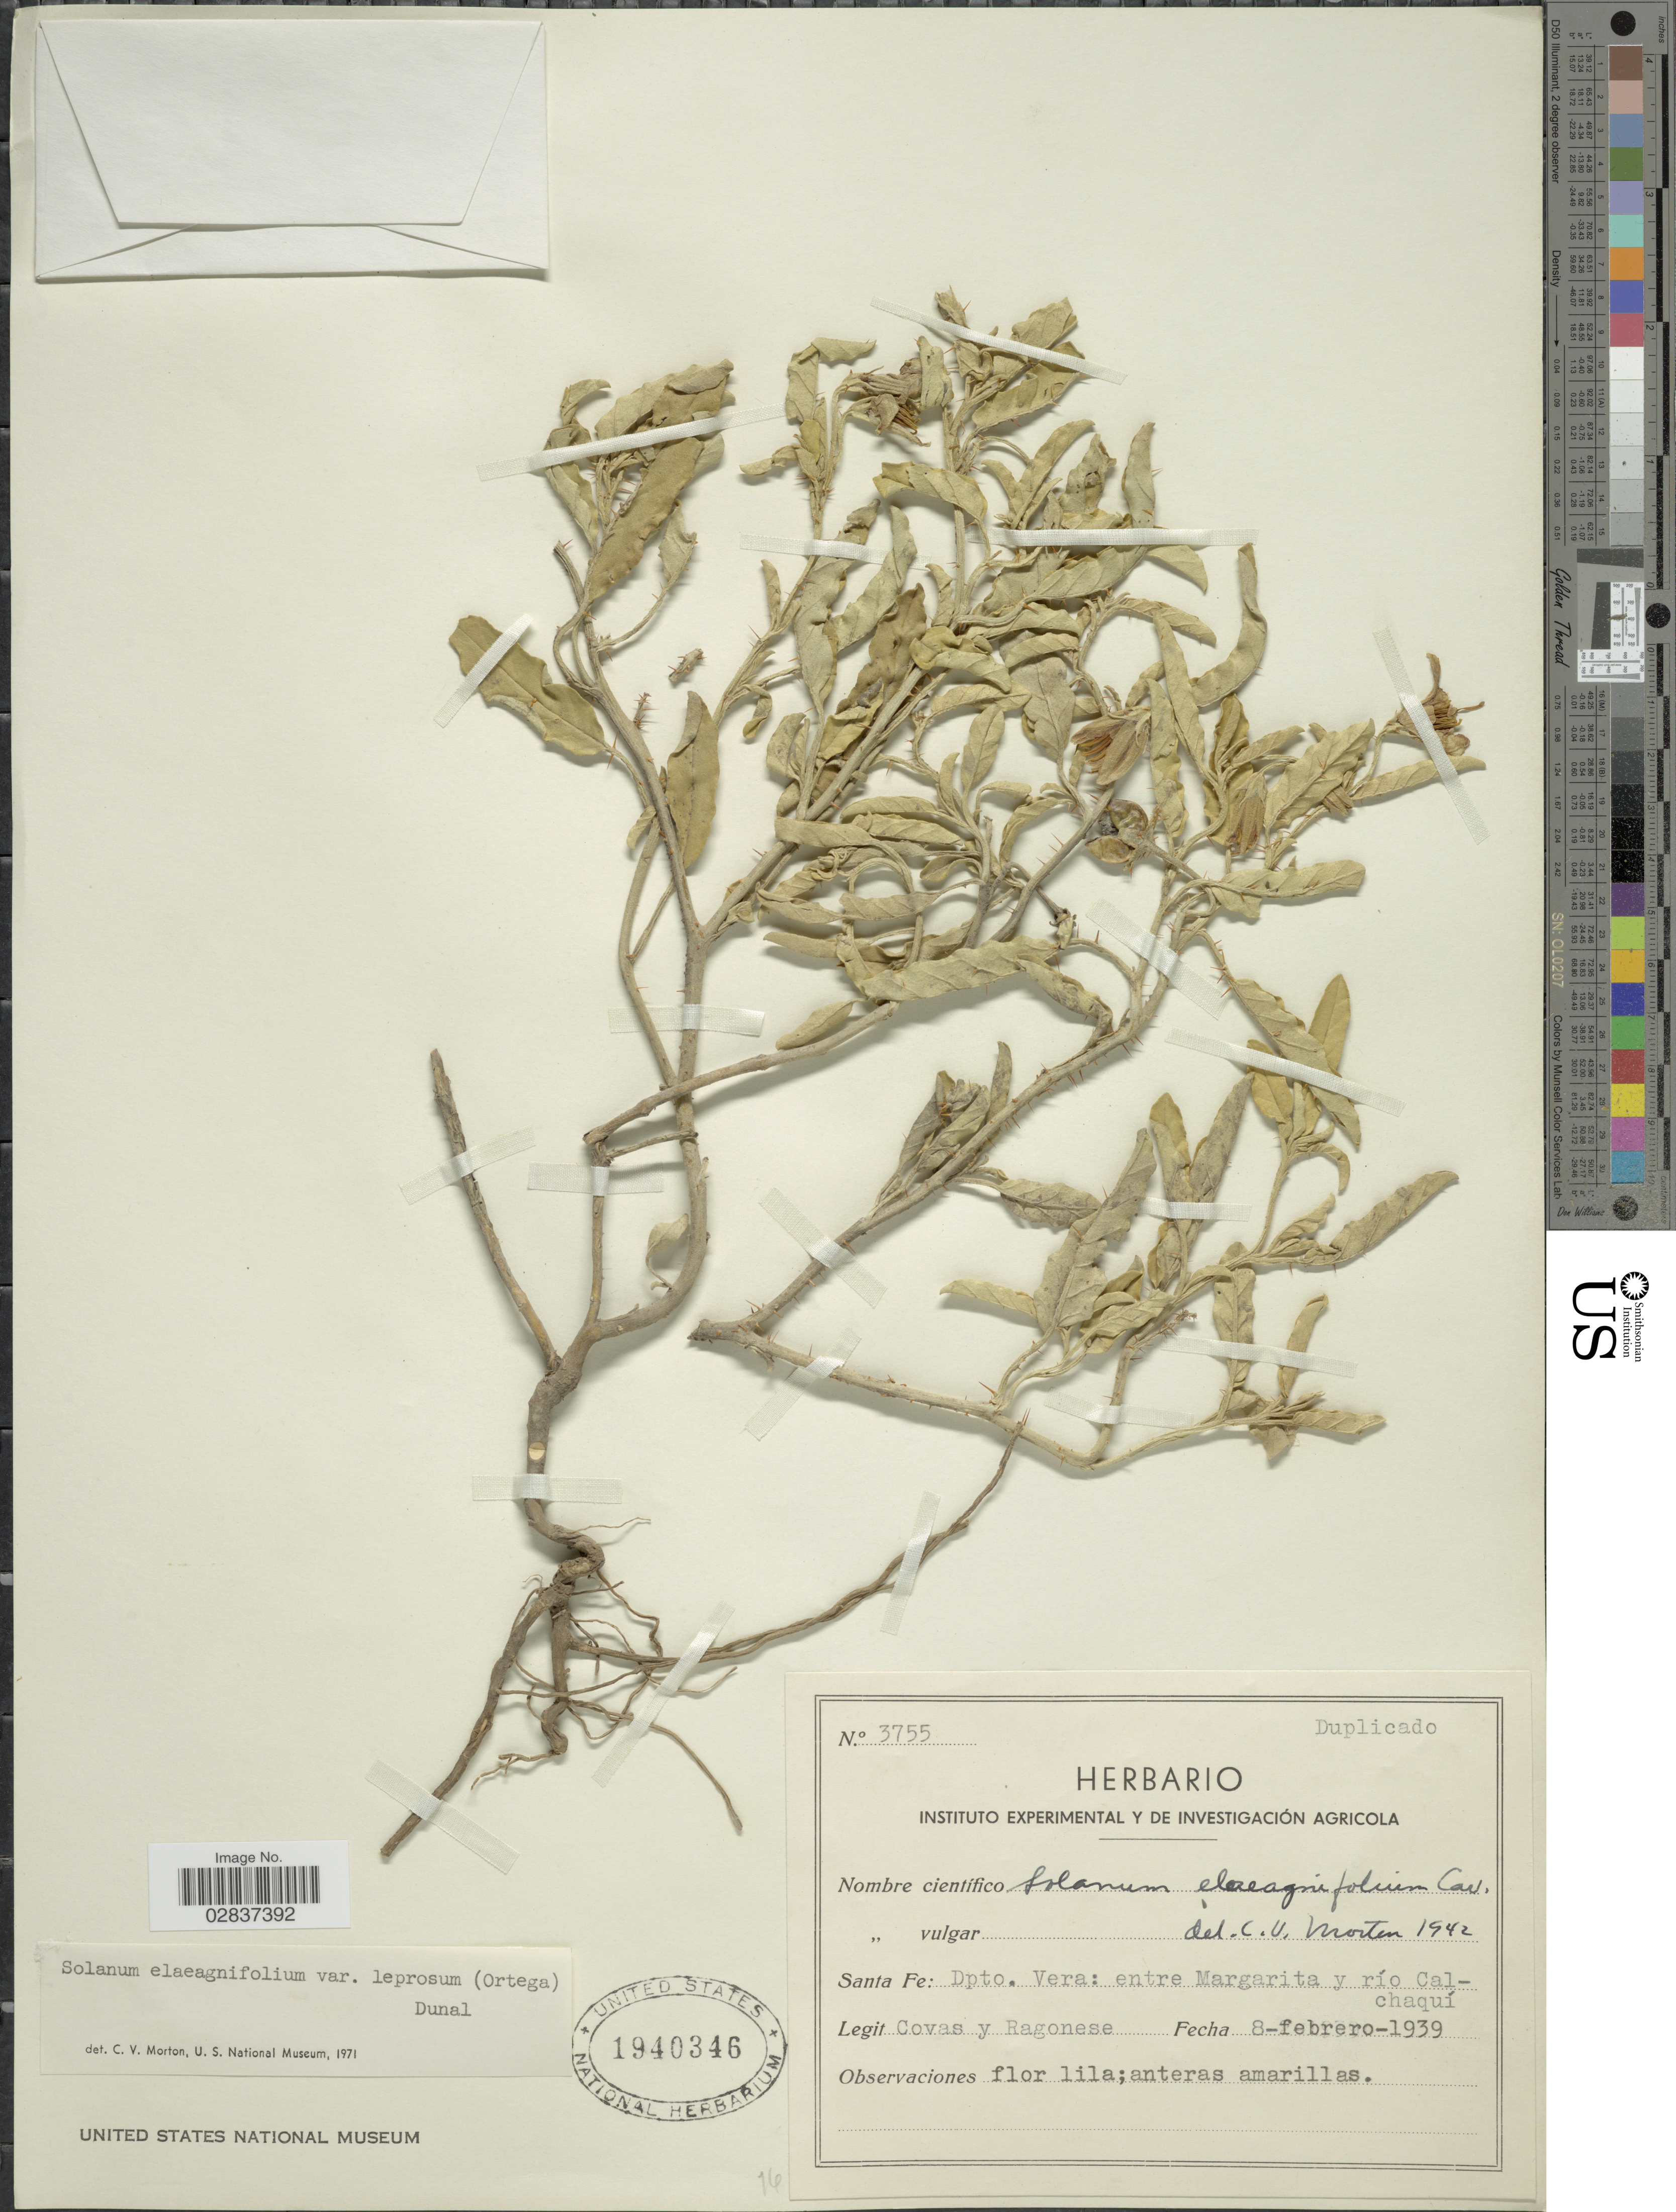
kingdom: Plantae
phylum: Tracheophyta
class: Magnoliopsida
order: Solanales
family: Solanaceae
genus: Solanum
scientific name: Solanum elaeagnifolium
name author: Cav.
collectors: -. Covas & Ragonese, --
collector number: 3755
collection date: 1939-02-08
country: Argentina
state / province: Santa Fe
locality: Dpto. Vera: entre Margarita y río Calcahquí.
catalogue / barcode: US 1940346